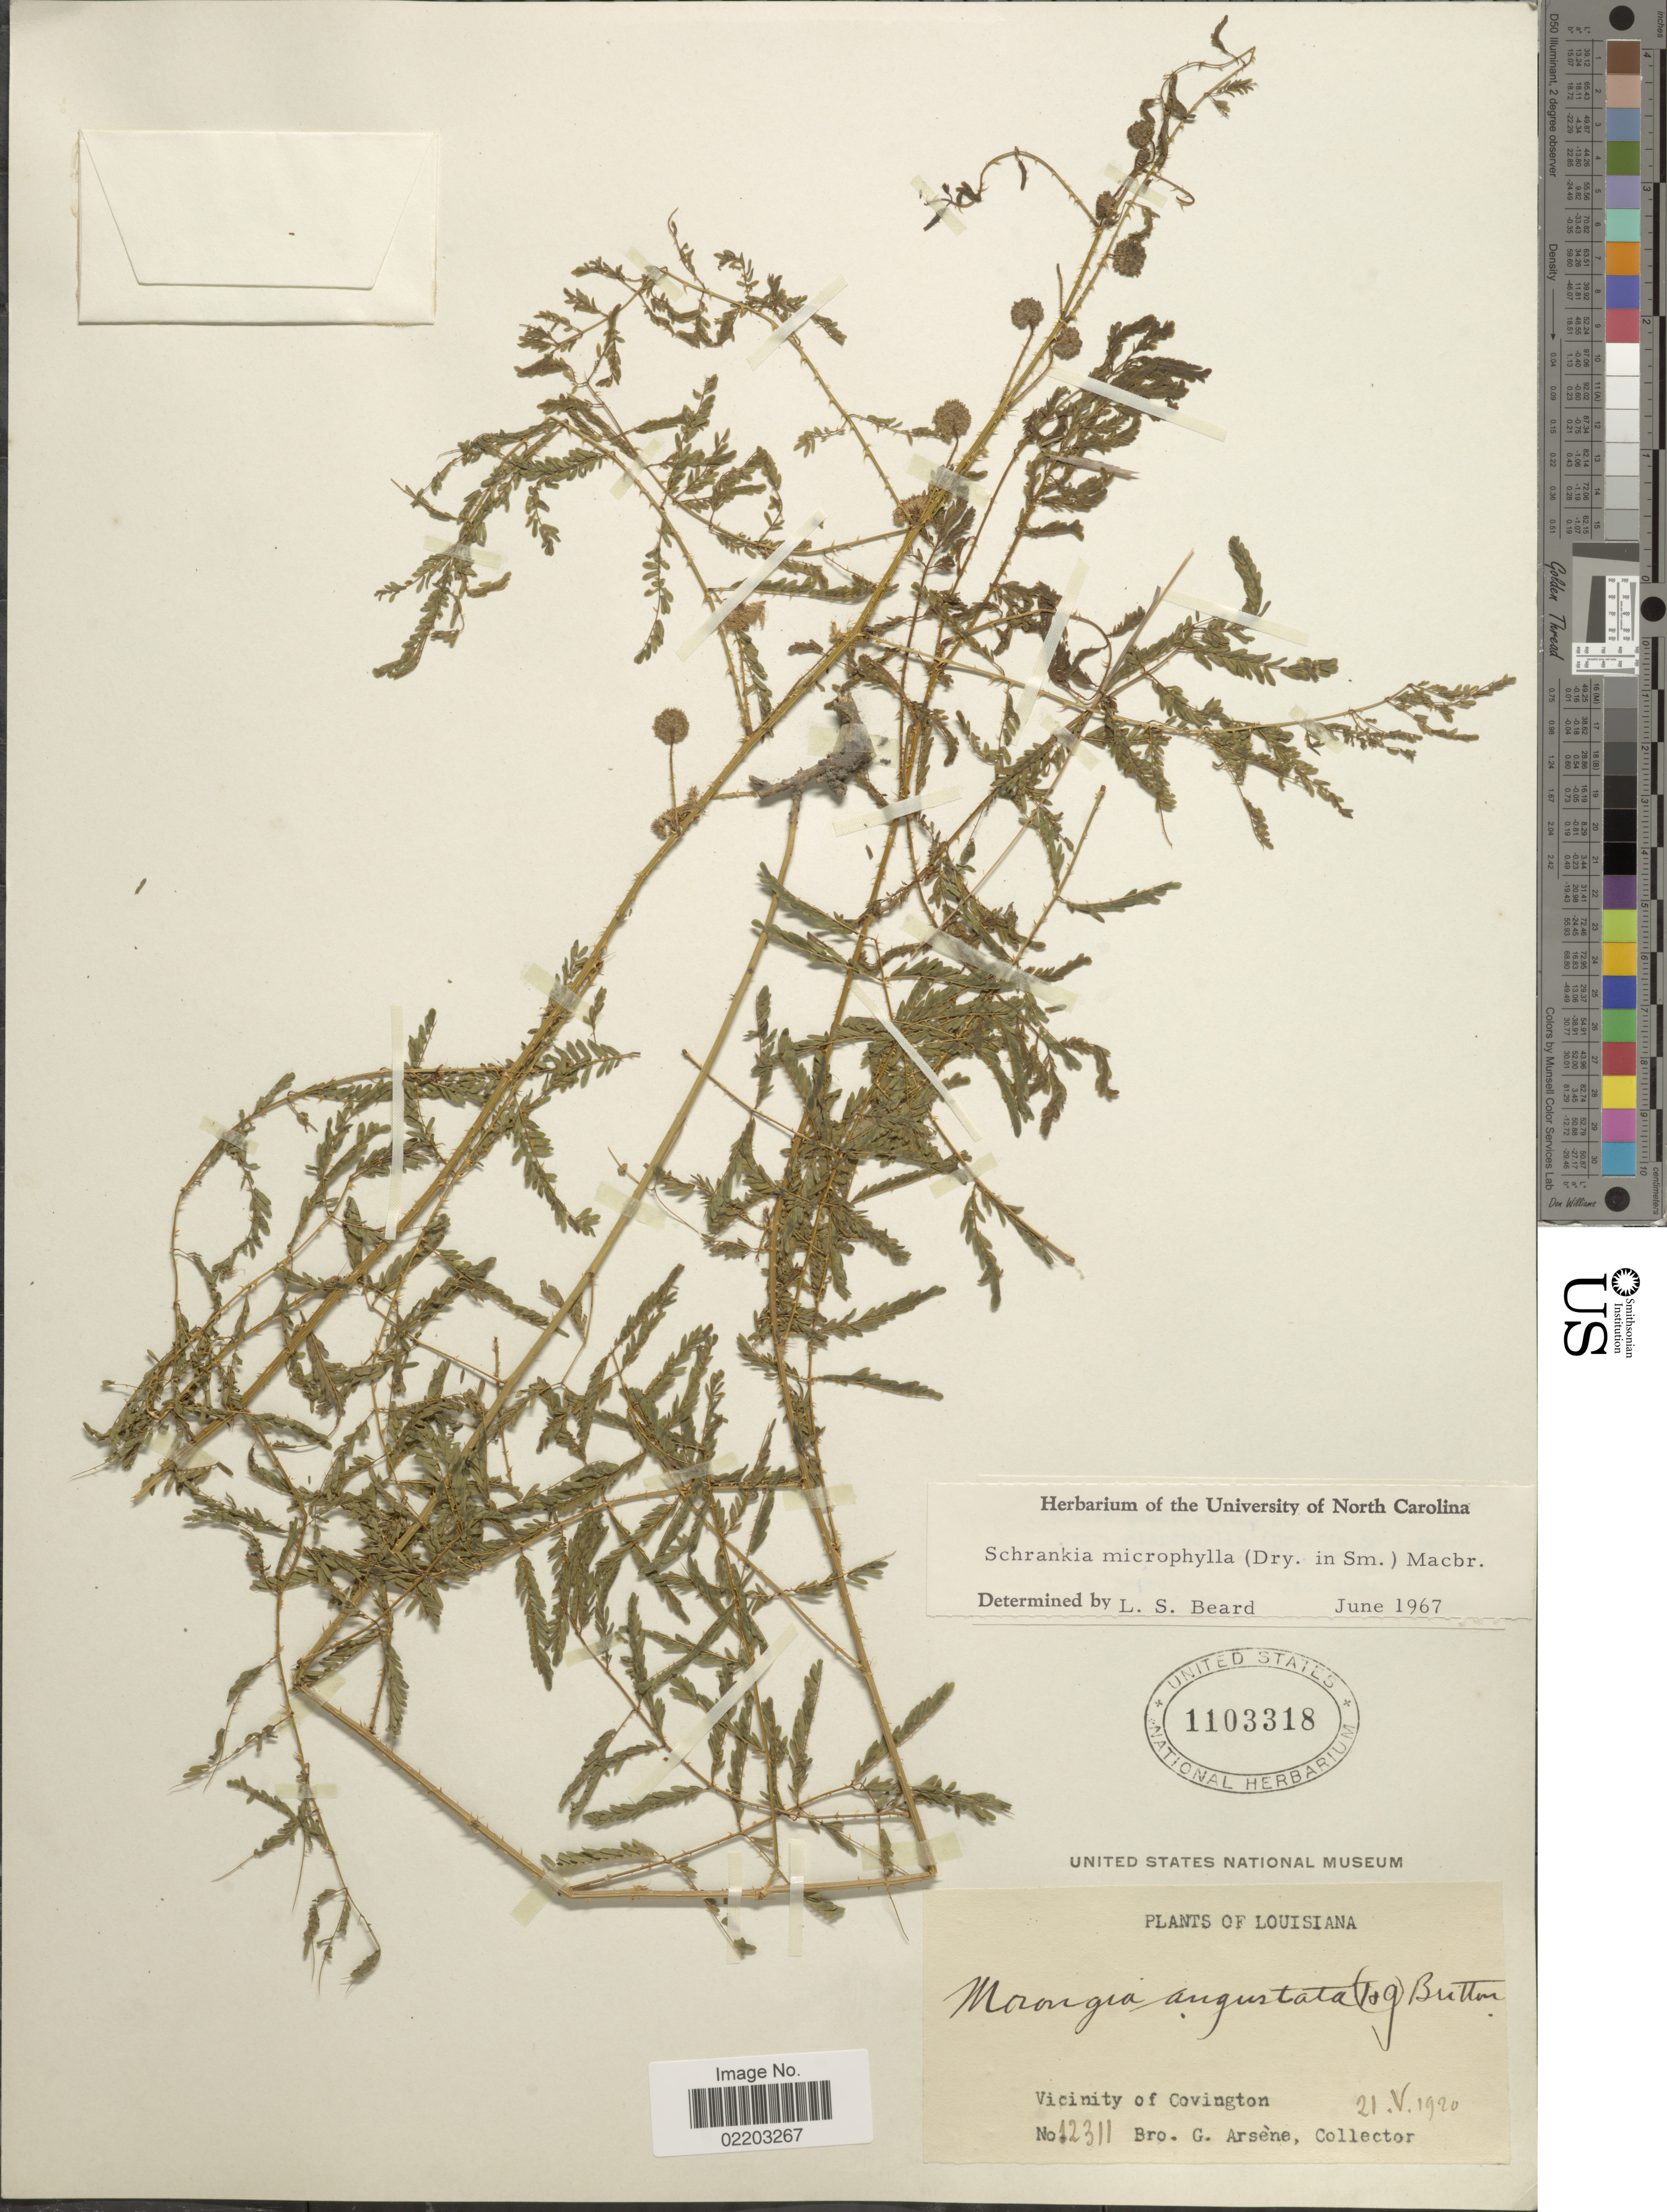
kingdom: Plantae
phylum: Tracheophyta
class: Magnoliopsida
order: Fabales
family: Fabaceae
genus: Mimosa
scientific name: Mimosa microphylla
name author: Dryand.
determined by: Strong, M. T., (US), Smithsonian Institution - National Museum of Natural History (UNITED STATES)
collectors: Bro. G. Arsène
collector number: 12311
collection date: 1920-05-21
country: United States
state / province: Louisiana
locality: Vicinity of Covington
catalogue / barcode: US 1103318